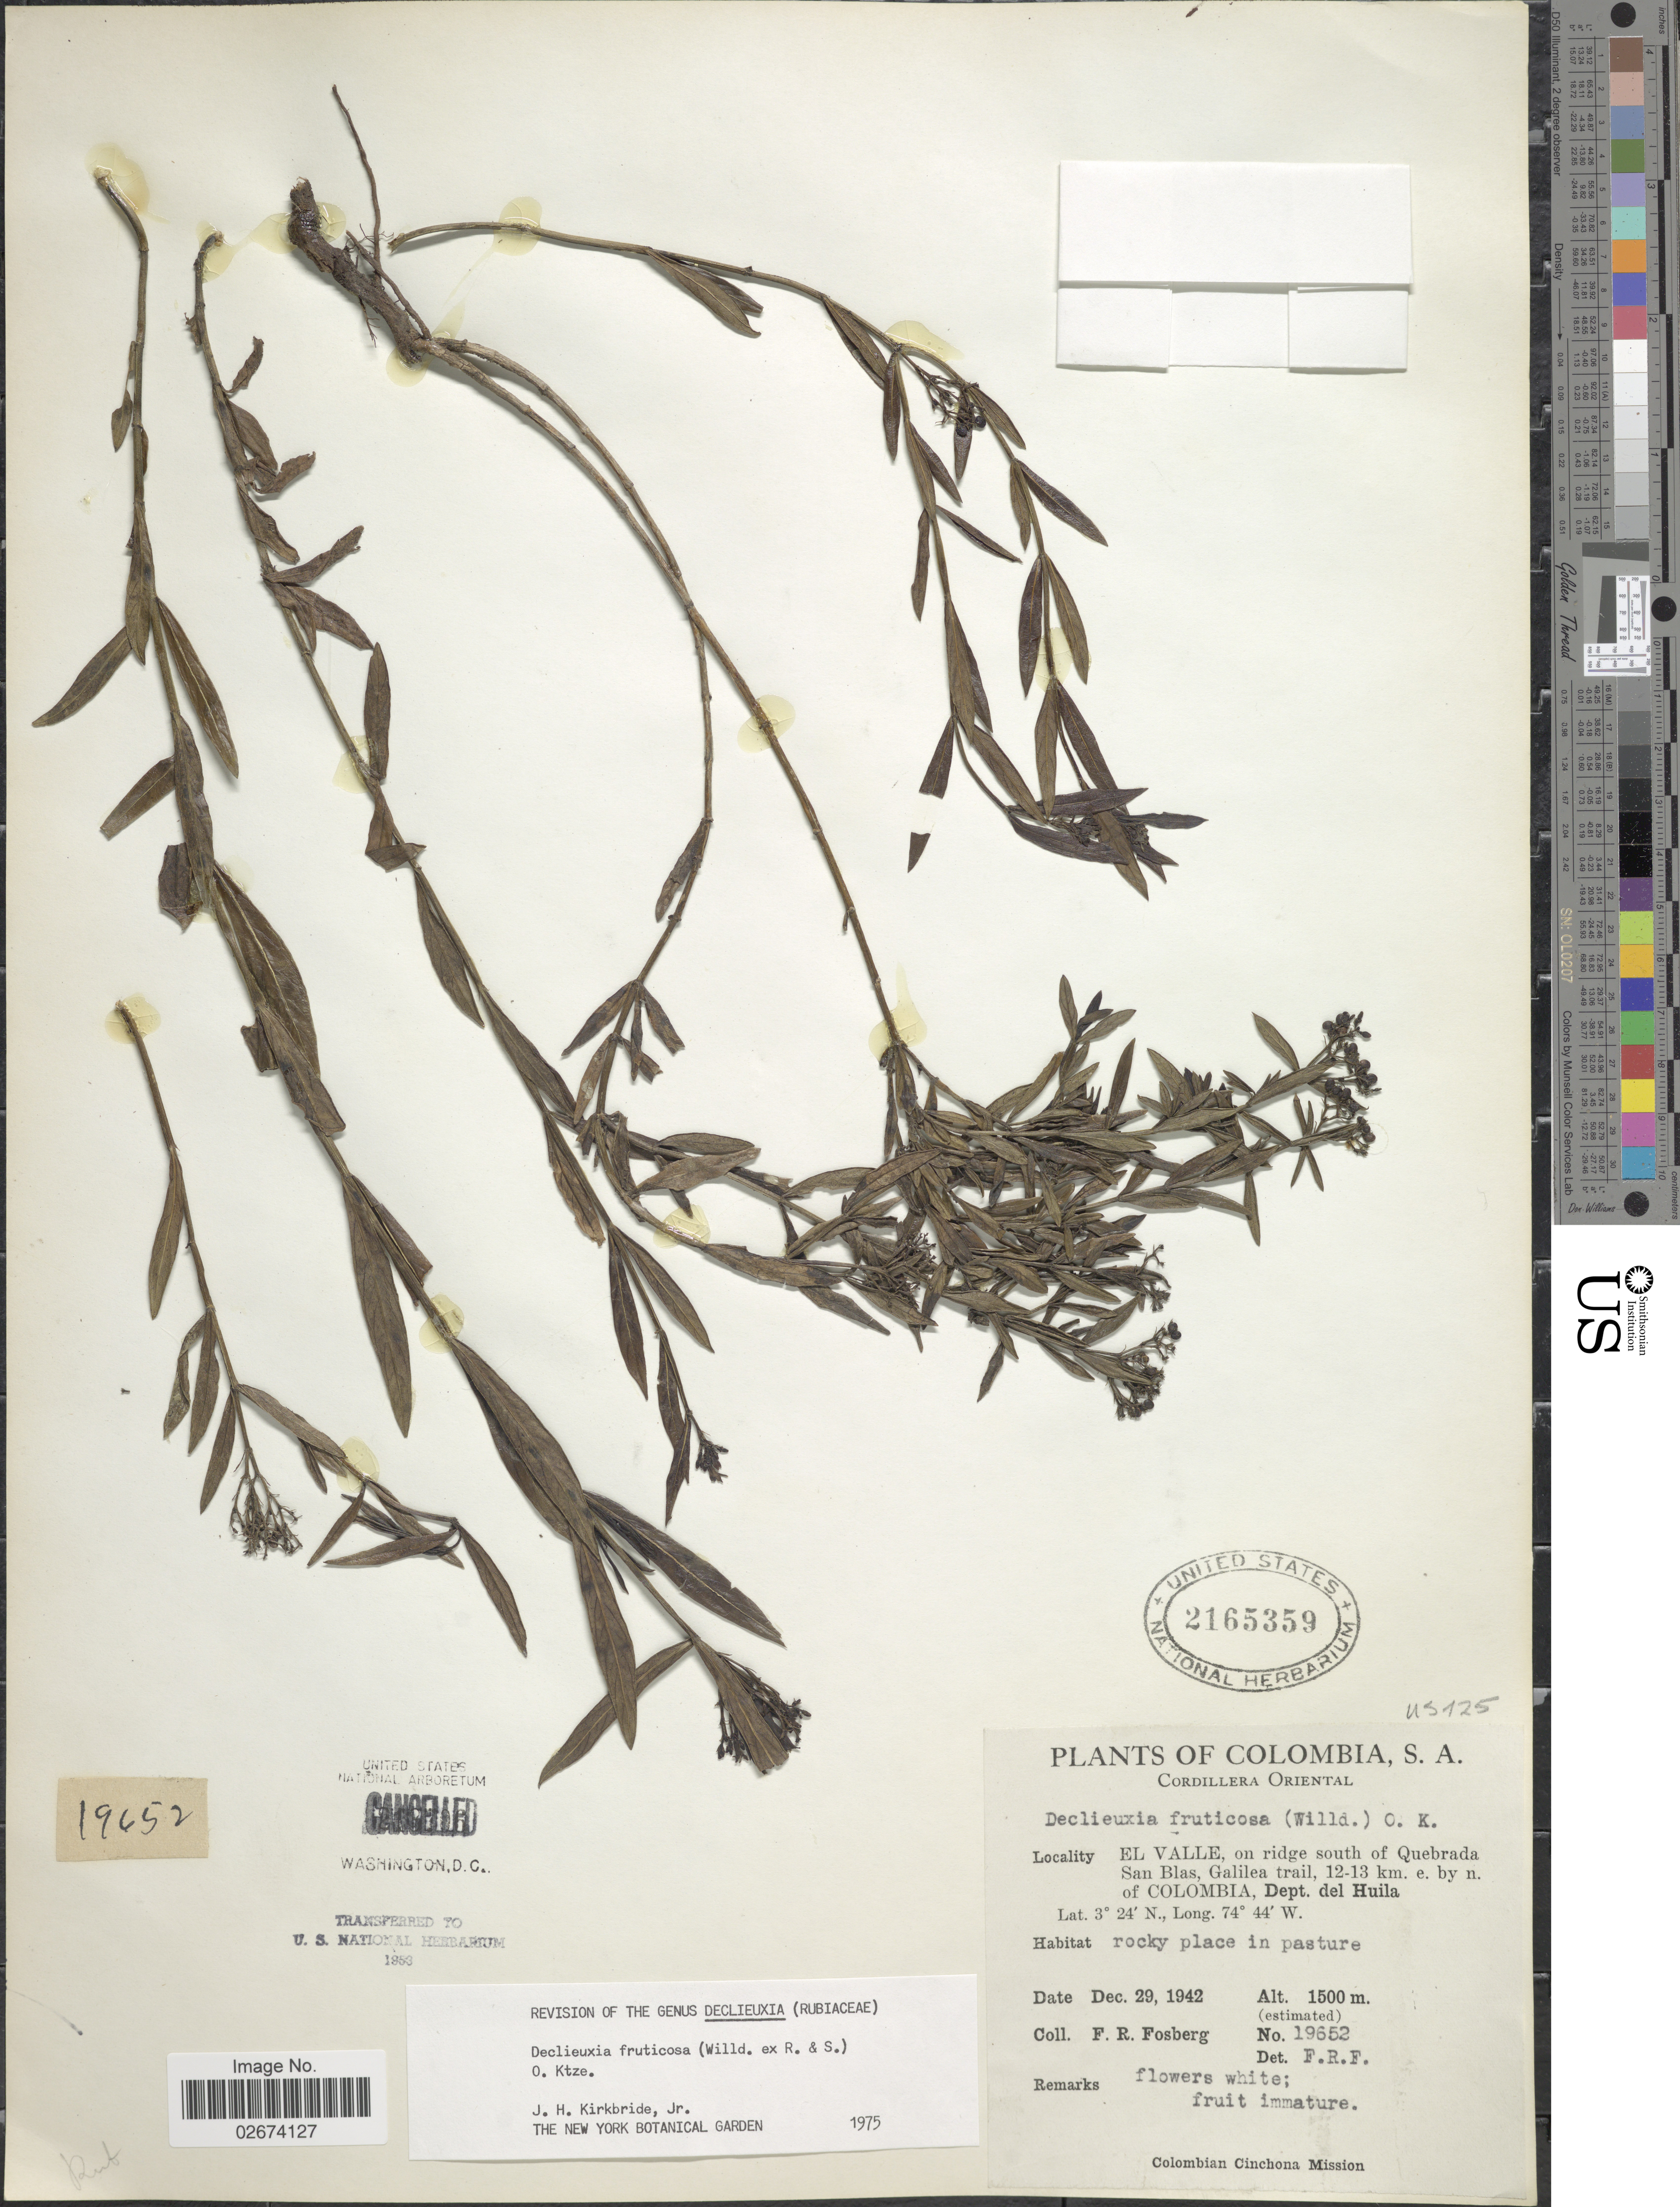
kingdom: Plantae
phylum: Tracheophyta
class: Magnoliopsida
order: Gentianales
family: Rubiaceae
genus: Declieuxia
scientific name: Declieuxia fruticosa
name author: (Willd. ex Roem. & Schult.) Kuntze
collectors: F. R. Fosberg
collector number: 19652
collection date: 1942-12-29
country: Colombia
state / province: Huila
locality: Cordillera Oriental, El Valle, on ridge south of Quebrada San Blas, Galilea trail, 12-13 km e. by n. of Colombia, Dept. del Huila, rocky place in pasture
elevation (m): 1500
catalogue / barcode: US 2165359